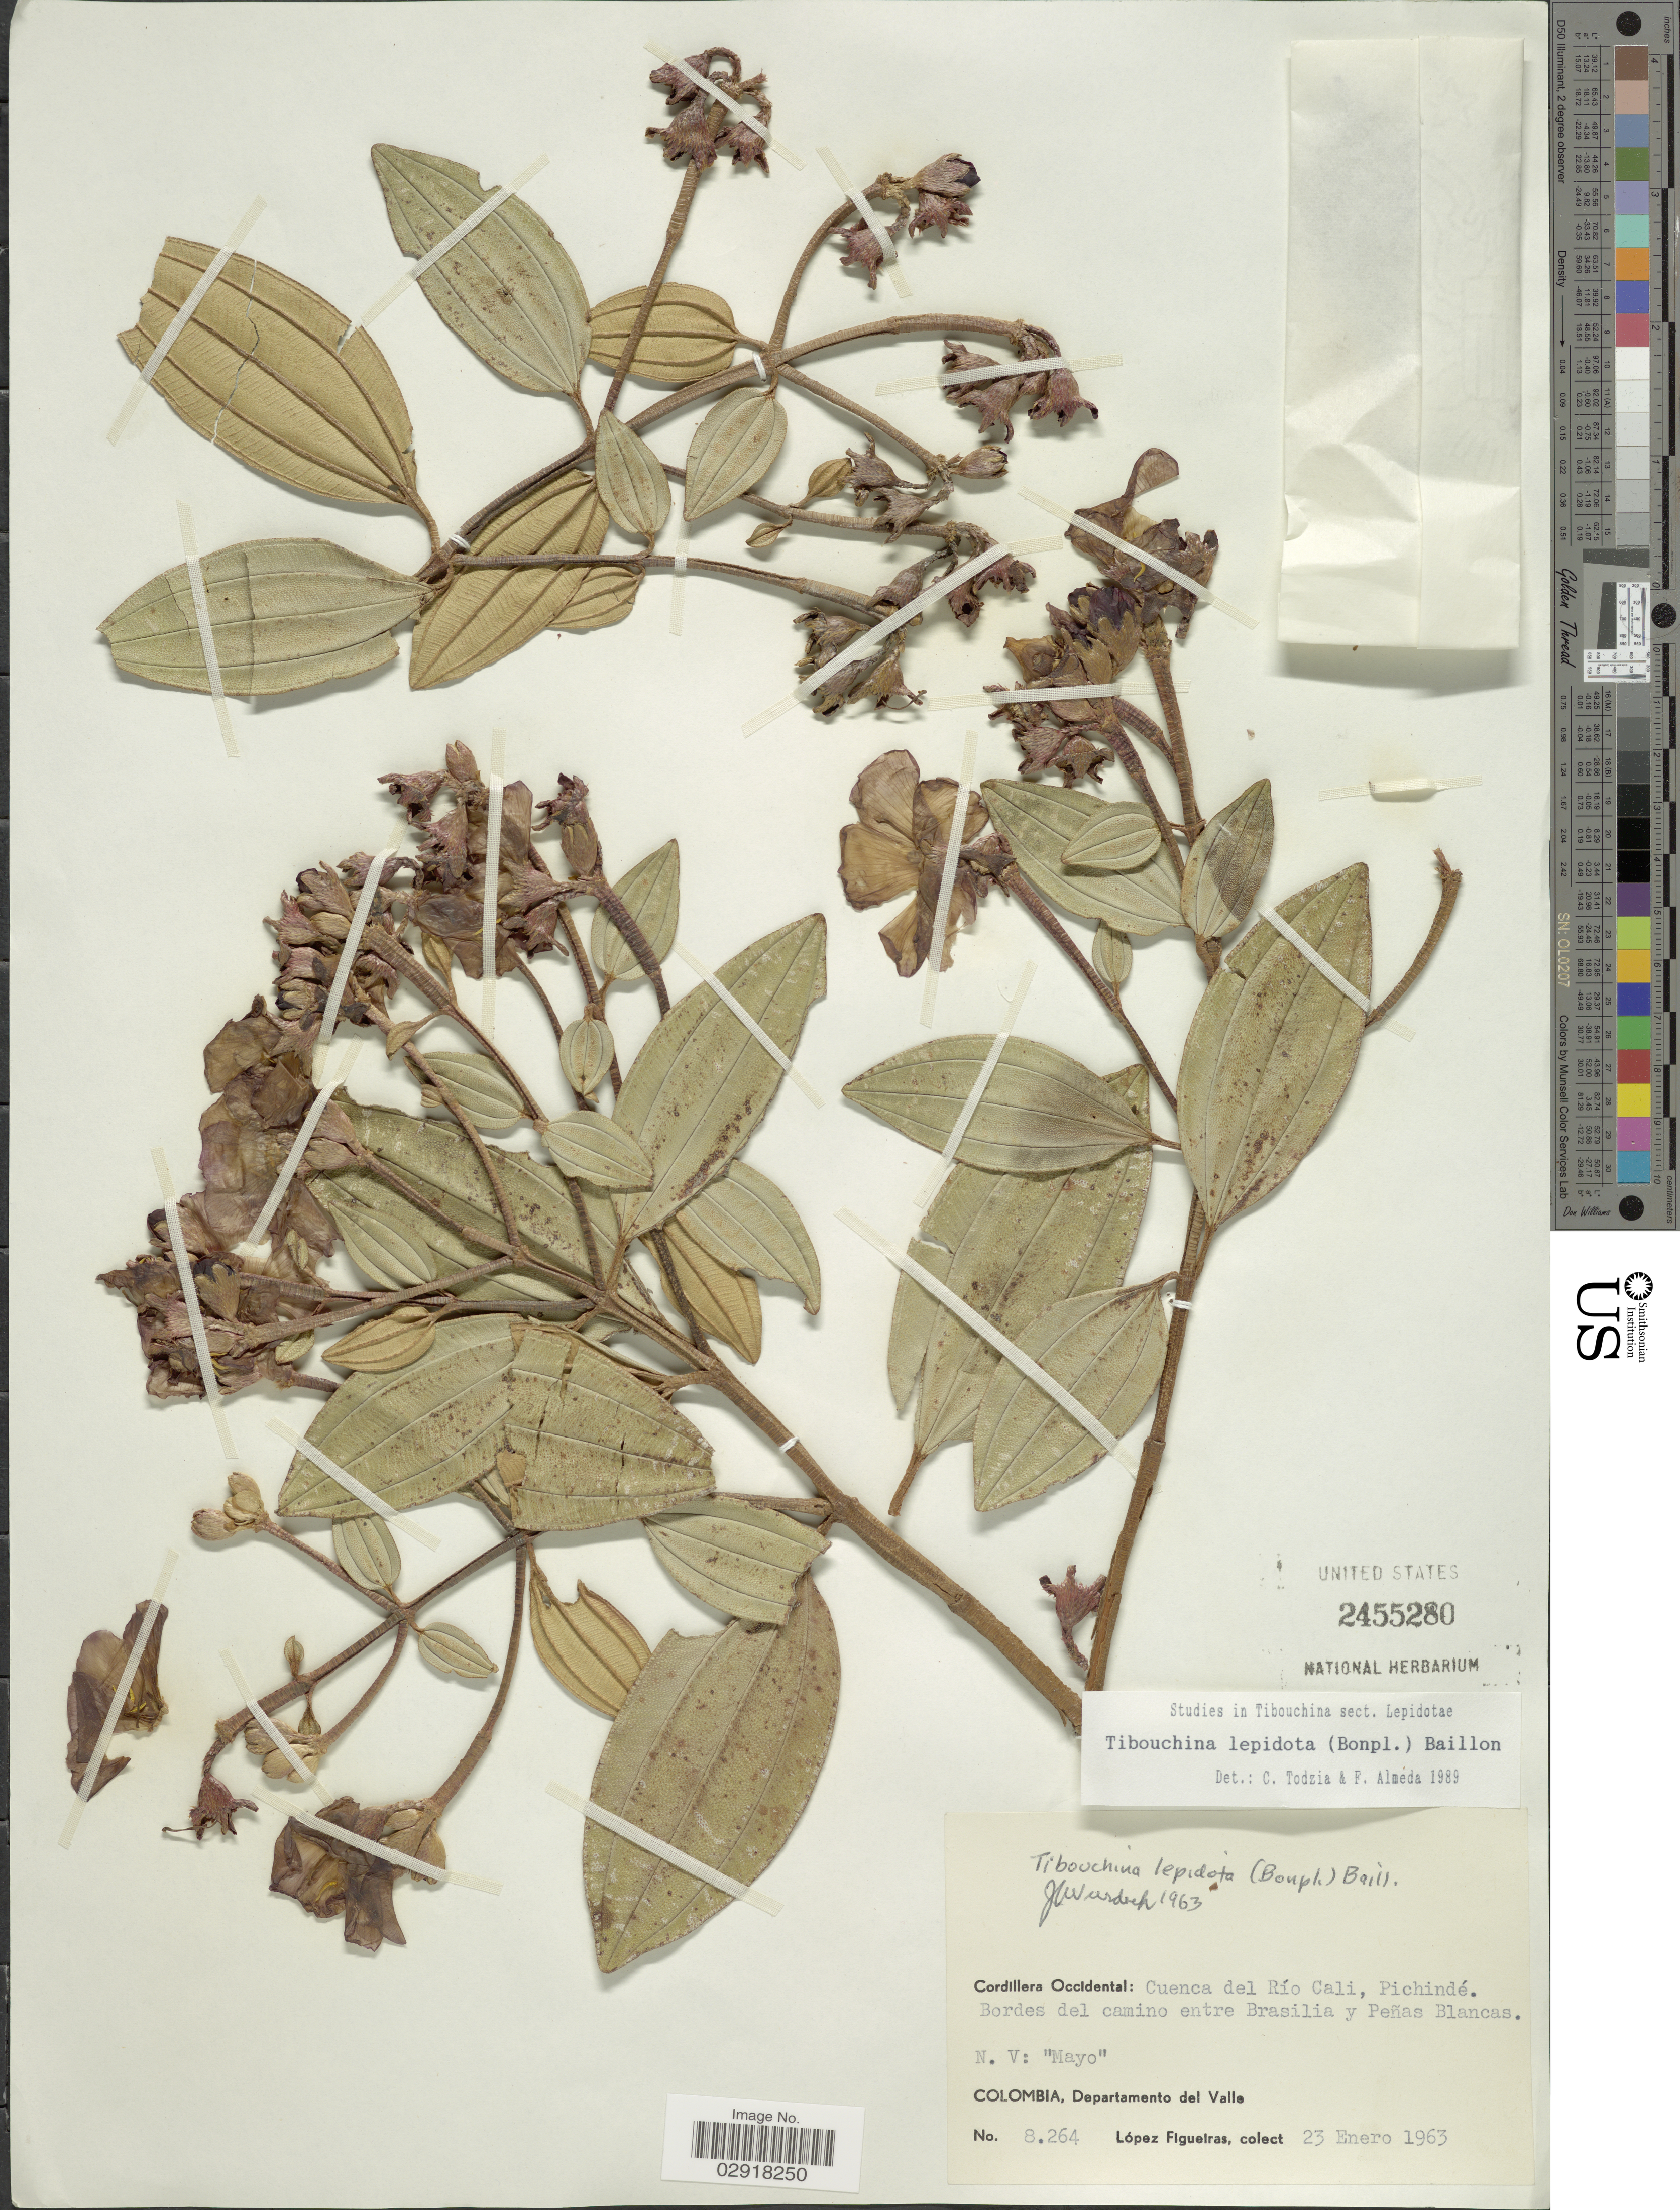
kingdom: Plantae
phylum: Tracheophyta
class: Magnoliopsida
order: Myrtales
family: Melastomataceae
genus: Andesanthus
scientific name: Andesanthus lepidotus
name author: (Humb. & Bonpl.) P.J.F. Guim. & Michelang.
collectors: M. López Figueiras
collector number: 8264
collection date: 1963-01-23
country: Colombia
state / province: Valle del Cauca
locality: Departamento del Valle. Cordillera Occidental: Cuenca del Río Cali, Pichindé. Bordes del camino entre Brasilia y Peñas Blancas.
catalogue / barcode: US 2455280